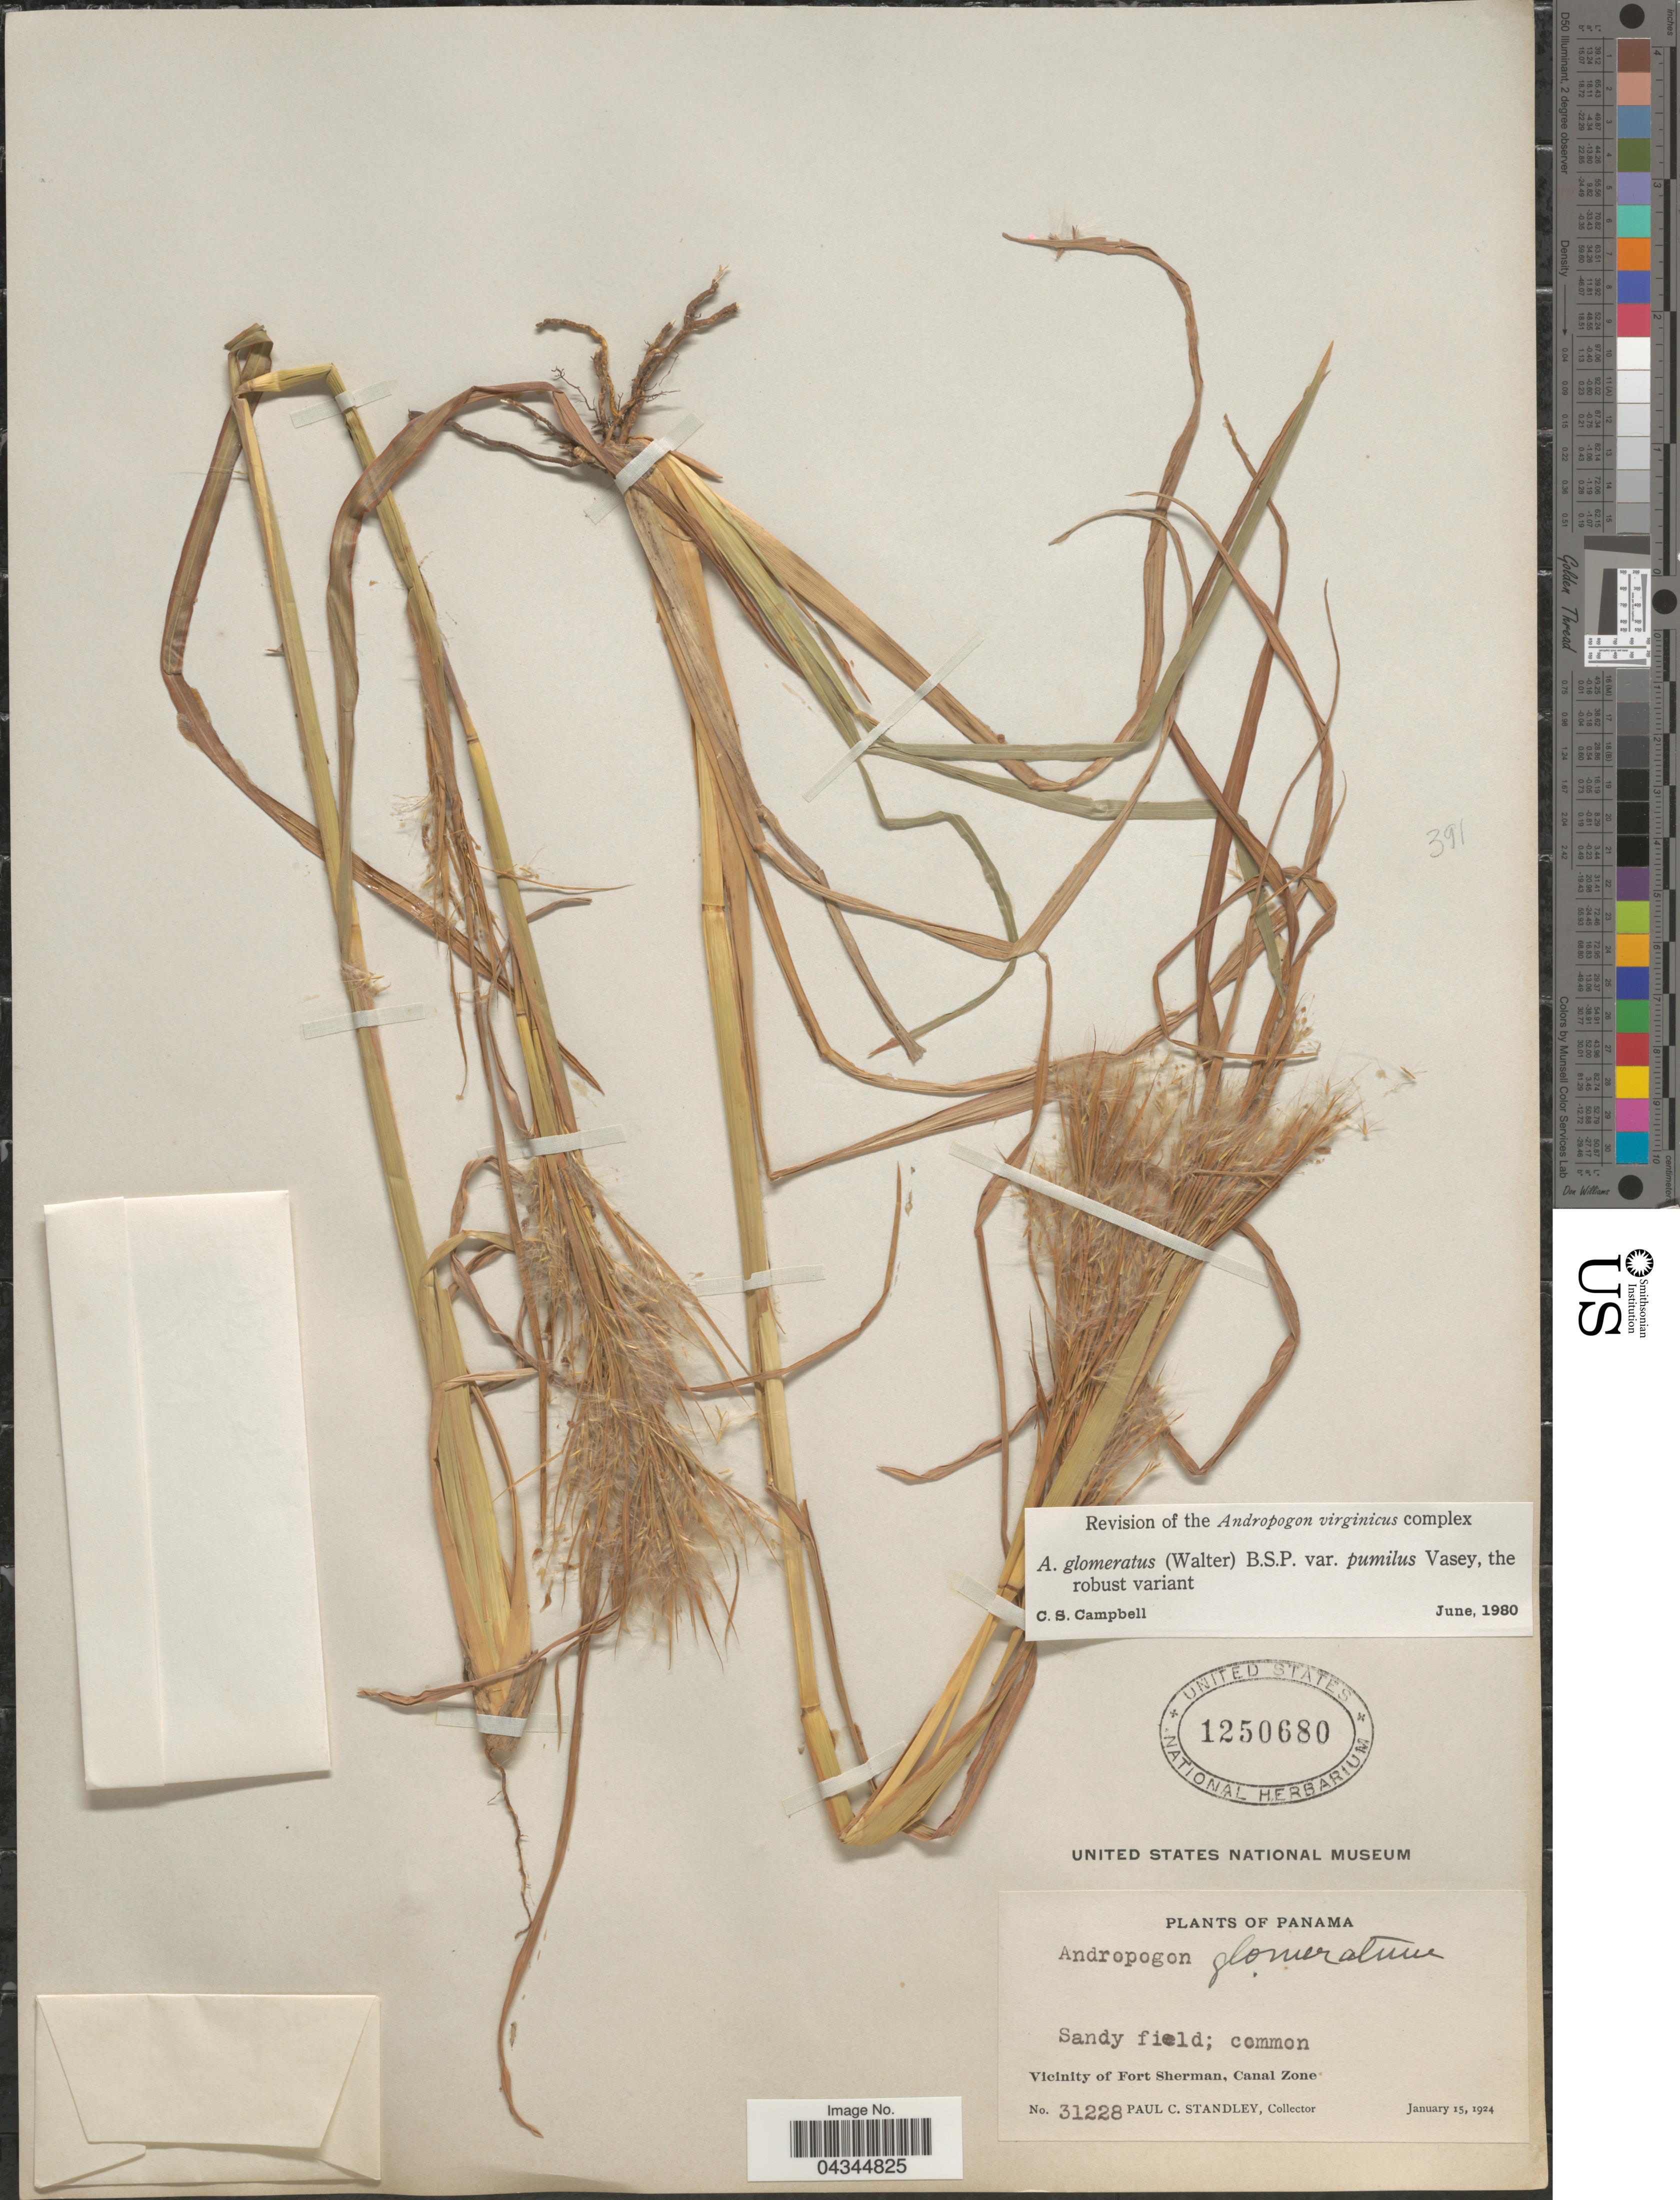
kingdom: Plantae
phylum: Tracheophyta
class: Liliopsida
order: Poales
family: Poaceae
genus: Andropogon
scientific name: Andropogon glomeratus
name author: (Walter) Britton et al.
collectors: P. C. Standley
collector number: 31228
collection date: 1924-01-15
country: Panama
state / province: Colón / Panamá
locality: Sandy field; common. Vicinity of Fort Sherman, Canal Zone.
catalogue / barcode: US 1250680